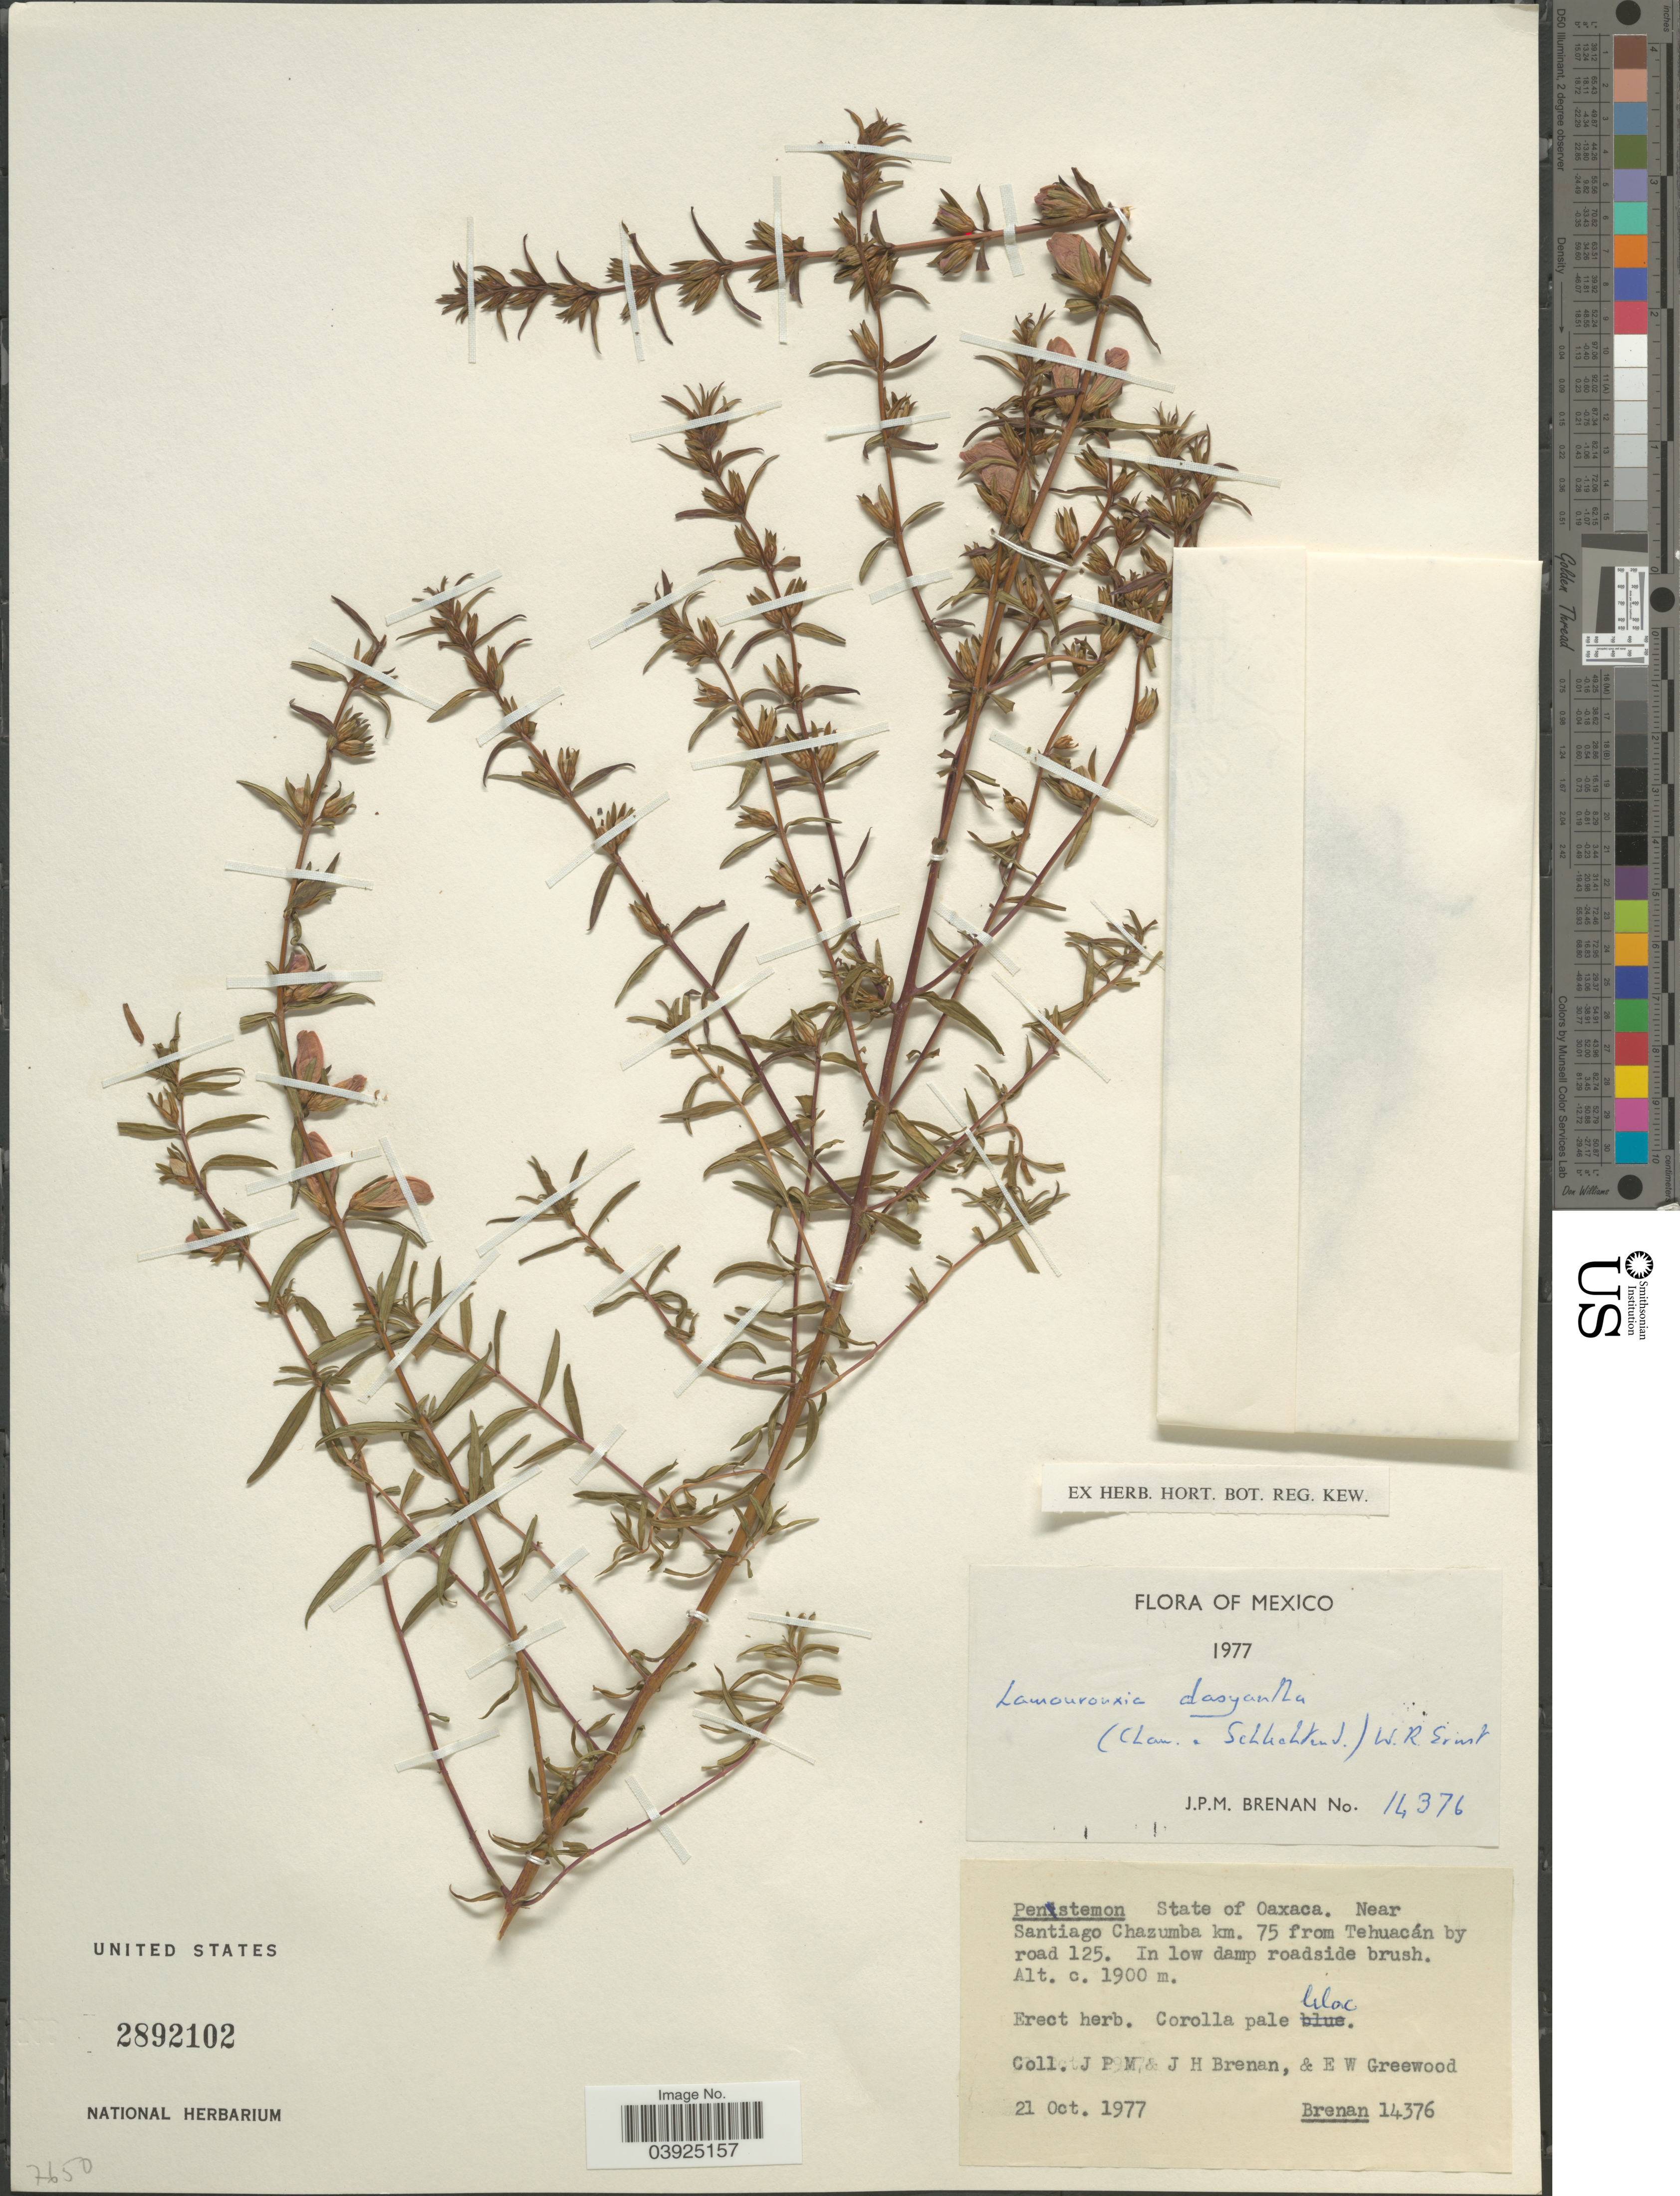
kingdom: Plantae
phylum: Tracheophyta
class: Magnoliopsida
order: Lamiales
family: Orobanchaceae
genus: Lamourouxia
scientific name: Lamourouxia dasyantha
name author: (Cham. & Schltdl.) W.R. Ernst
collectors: J. Brenan, J. H. Brenan & E. Greenwood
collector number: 14376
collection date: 1977-10-21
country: Mexico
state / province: Oaxaca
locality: Near Santiago Chazumba km. 75 from Tehuacán by road 125.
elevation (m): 1900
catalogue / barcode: US 2892102